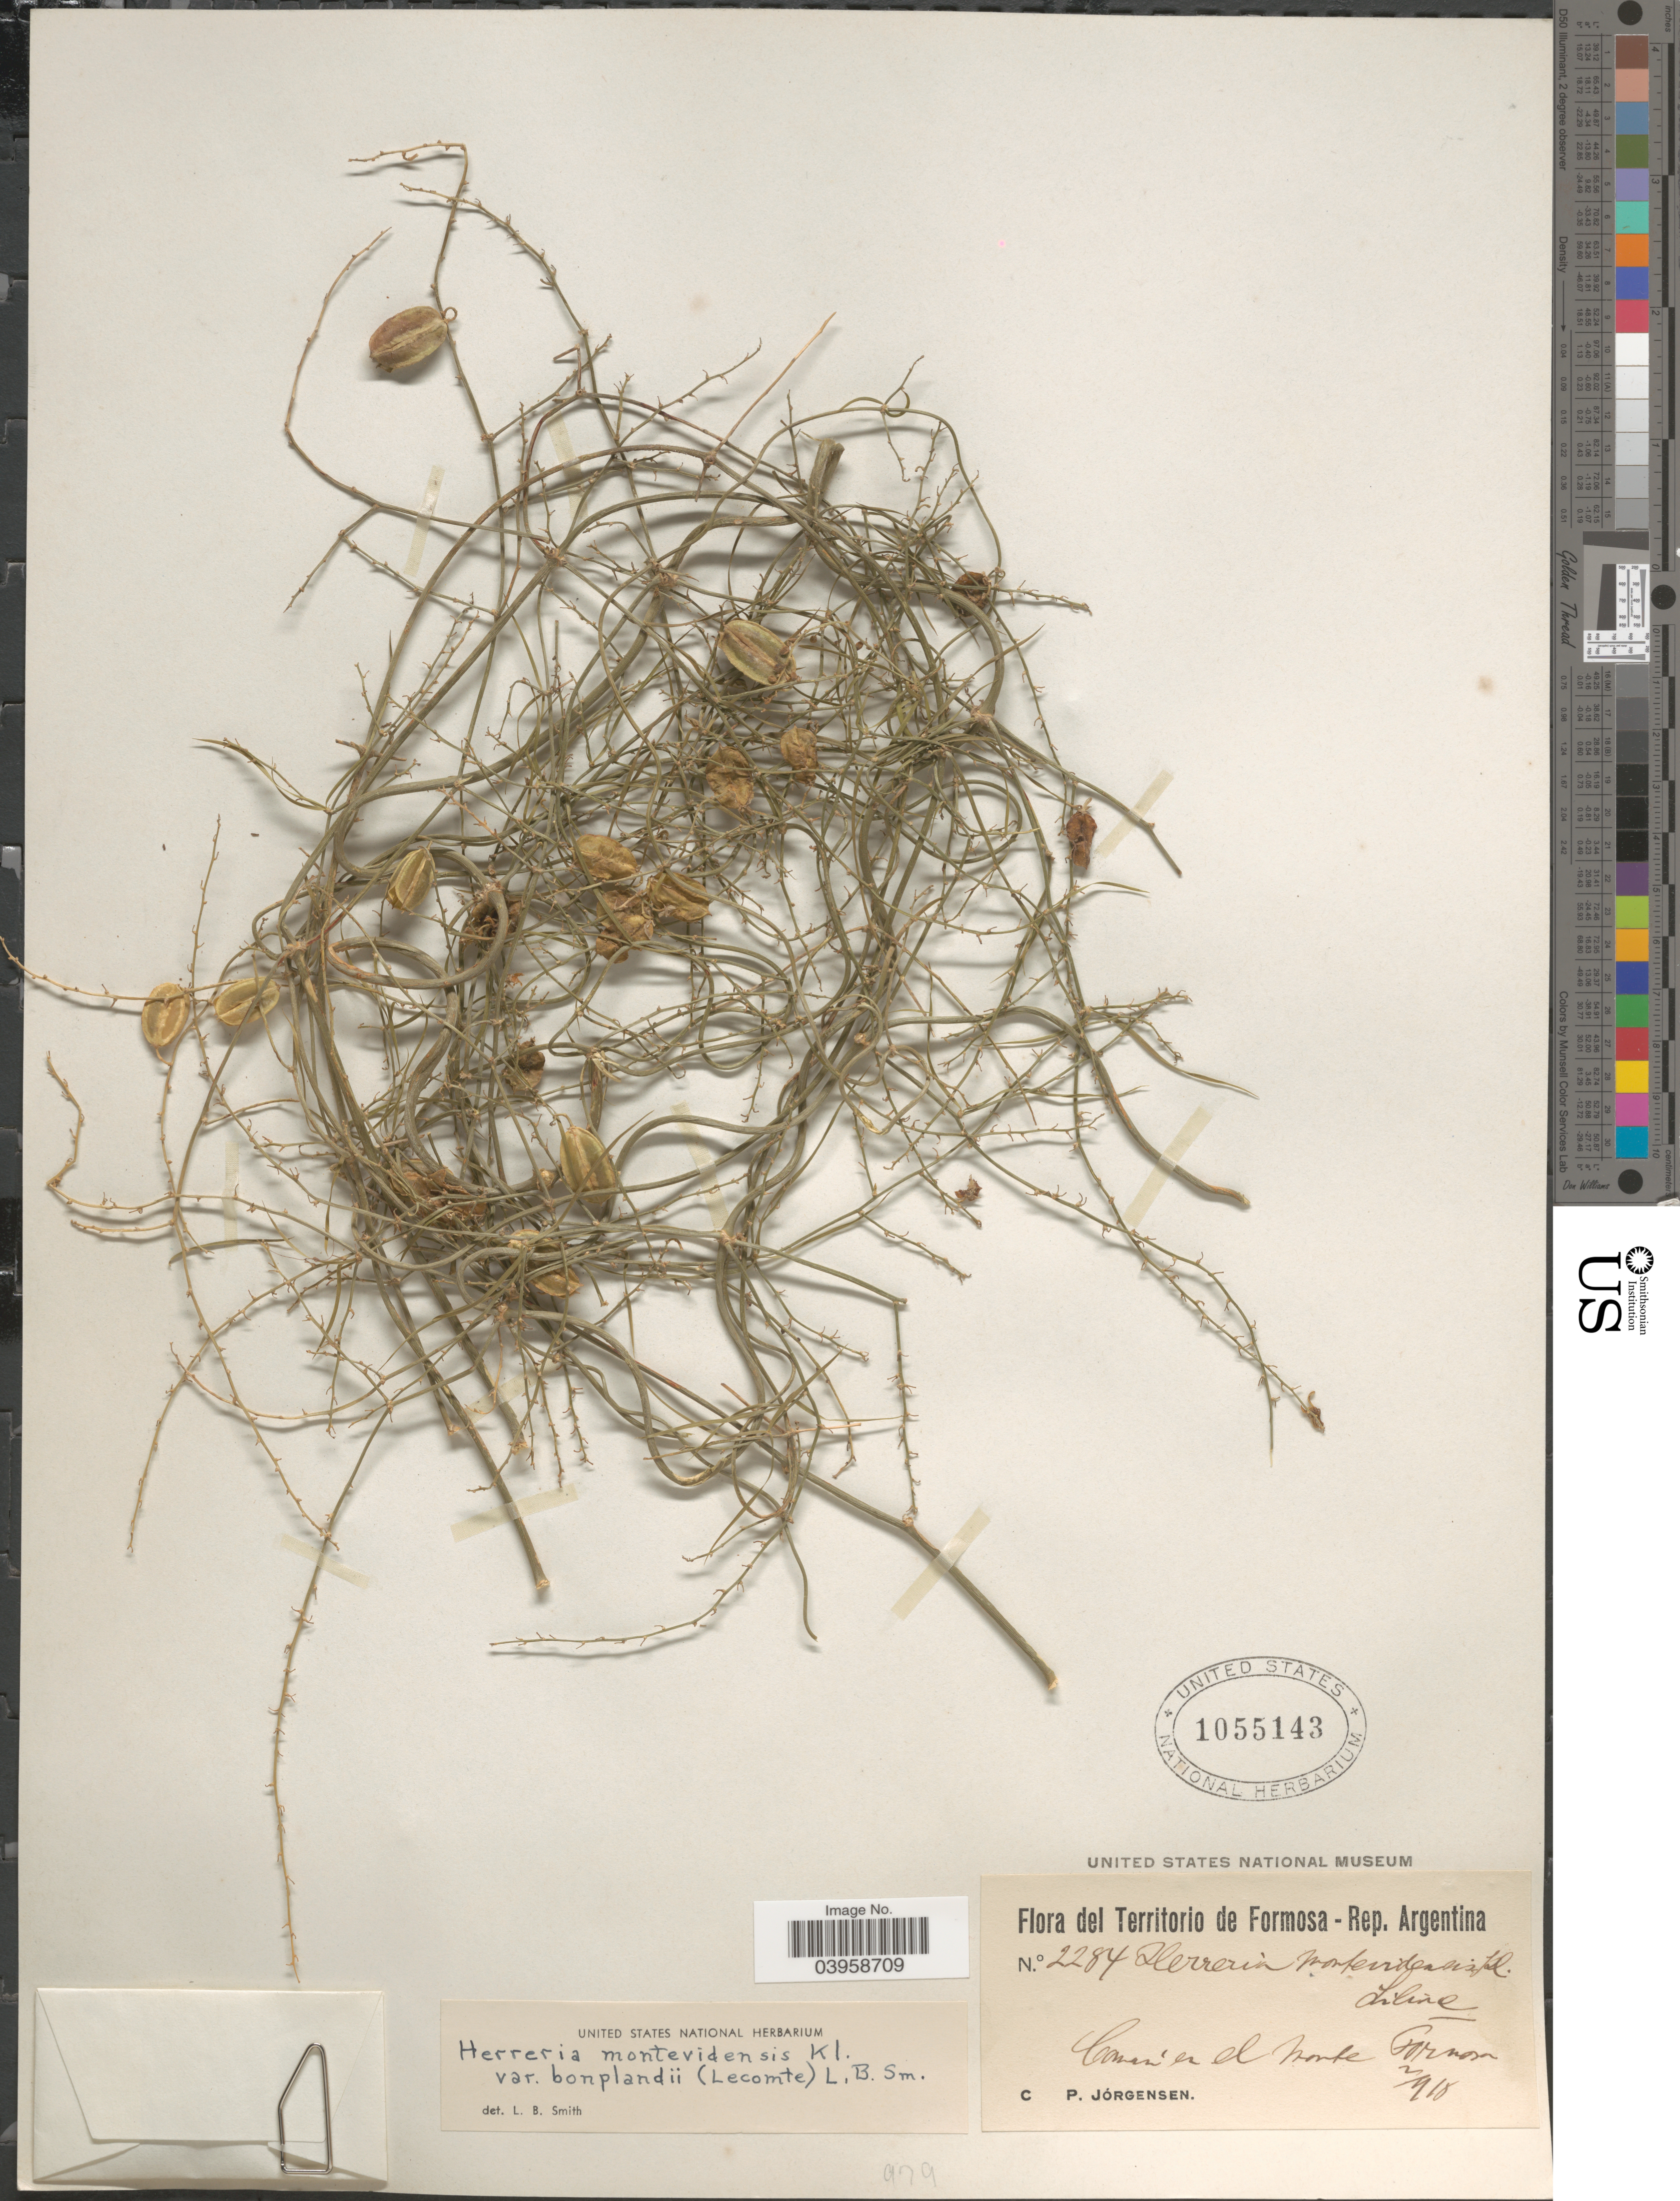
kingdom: Plantae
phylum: Tracheophyta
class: Liliopsida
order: Asparagales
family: Asparagaceae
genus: Herreria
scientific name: Herreria montevidensis var. bonplandii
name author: L.B. Sm.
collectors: P. Jörgensen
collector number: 2284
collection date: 1918-02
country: Argentina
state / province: Formosa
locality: Territorio de Formosa - Rep. Argentina. Común en el monte Formosa.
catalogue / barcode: US 1055143